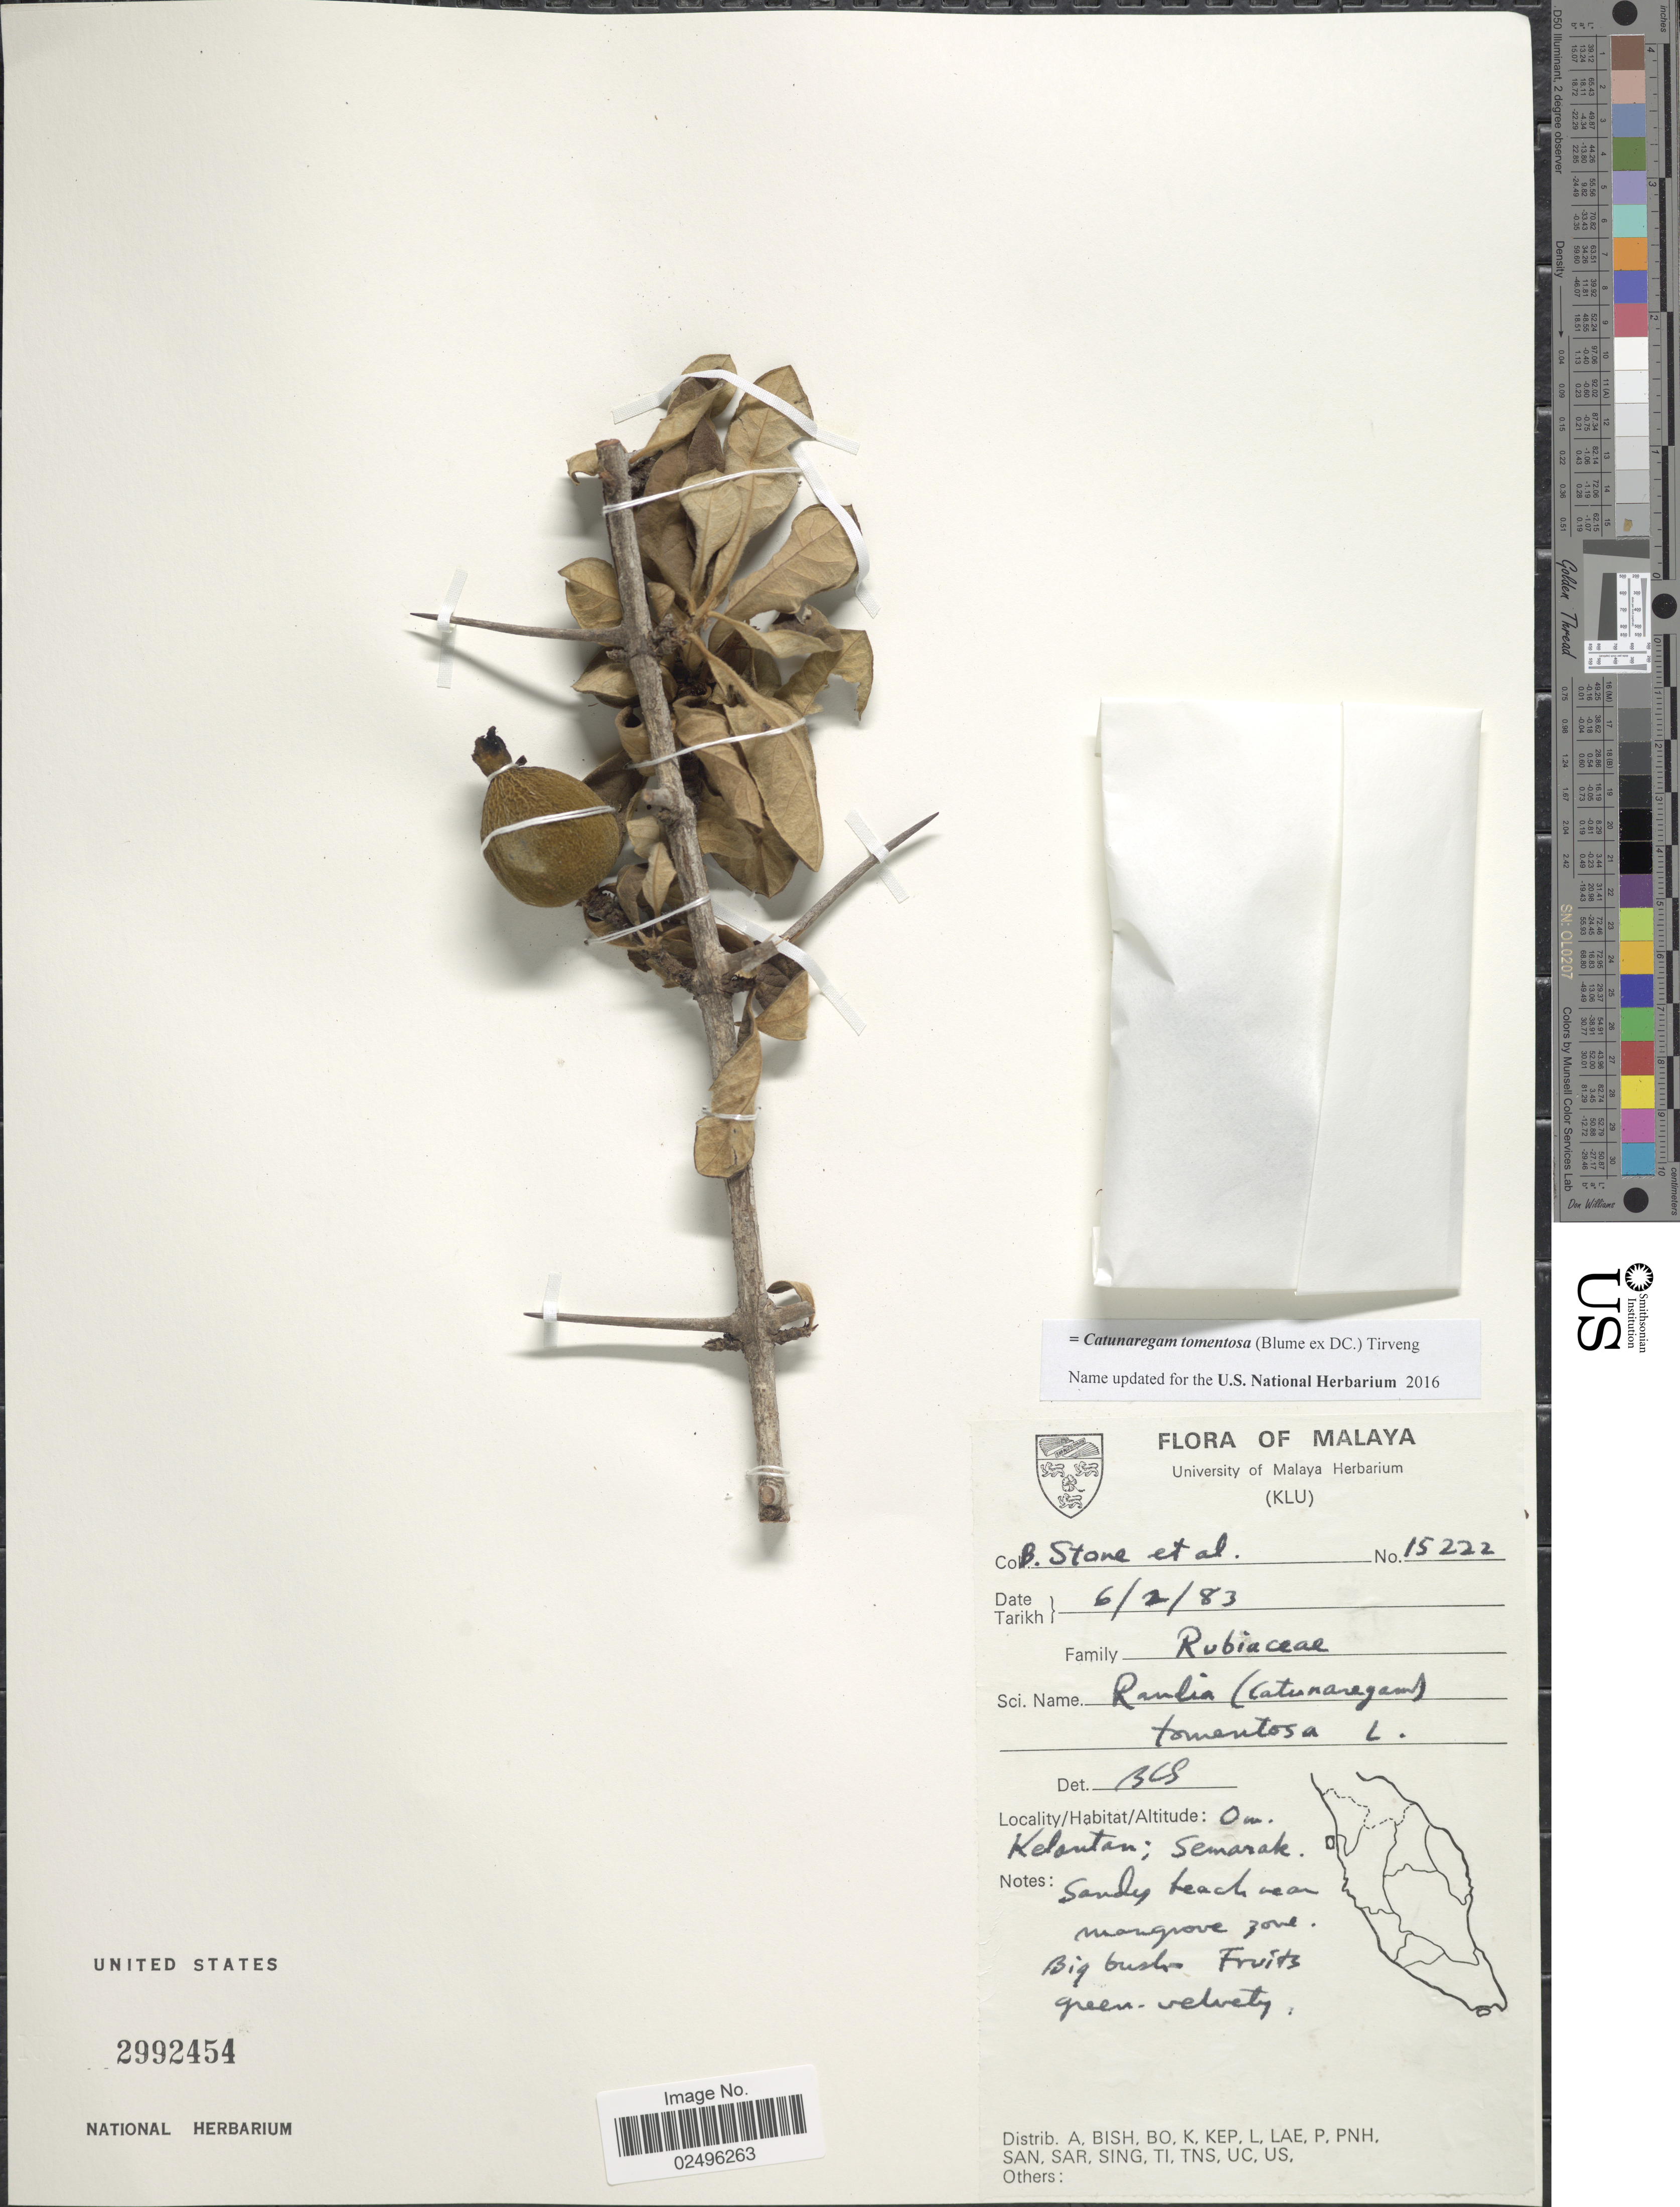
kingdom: Plantae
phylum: Tracheophyta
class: Magnoliopsida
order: Gentianales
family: Rubiaceae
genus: Catunaregam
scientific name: Catunaregam tomentosa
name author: (Blume ex DC.) Tirveng.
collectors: B. C. Stone & et al.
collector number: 15222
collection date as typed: Transcribed d/m/y: 6/2/83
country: Malaysia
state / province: Kelantan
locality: Malaya, Semarak, Near Mongrove zone [interpreted]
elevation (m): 0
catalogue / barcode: US 2992454